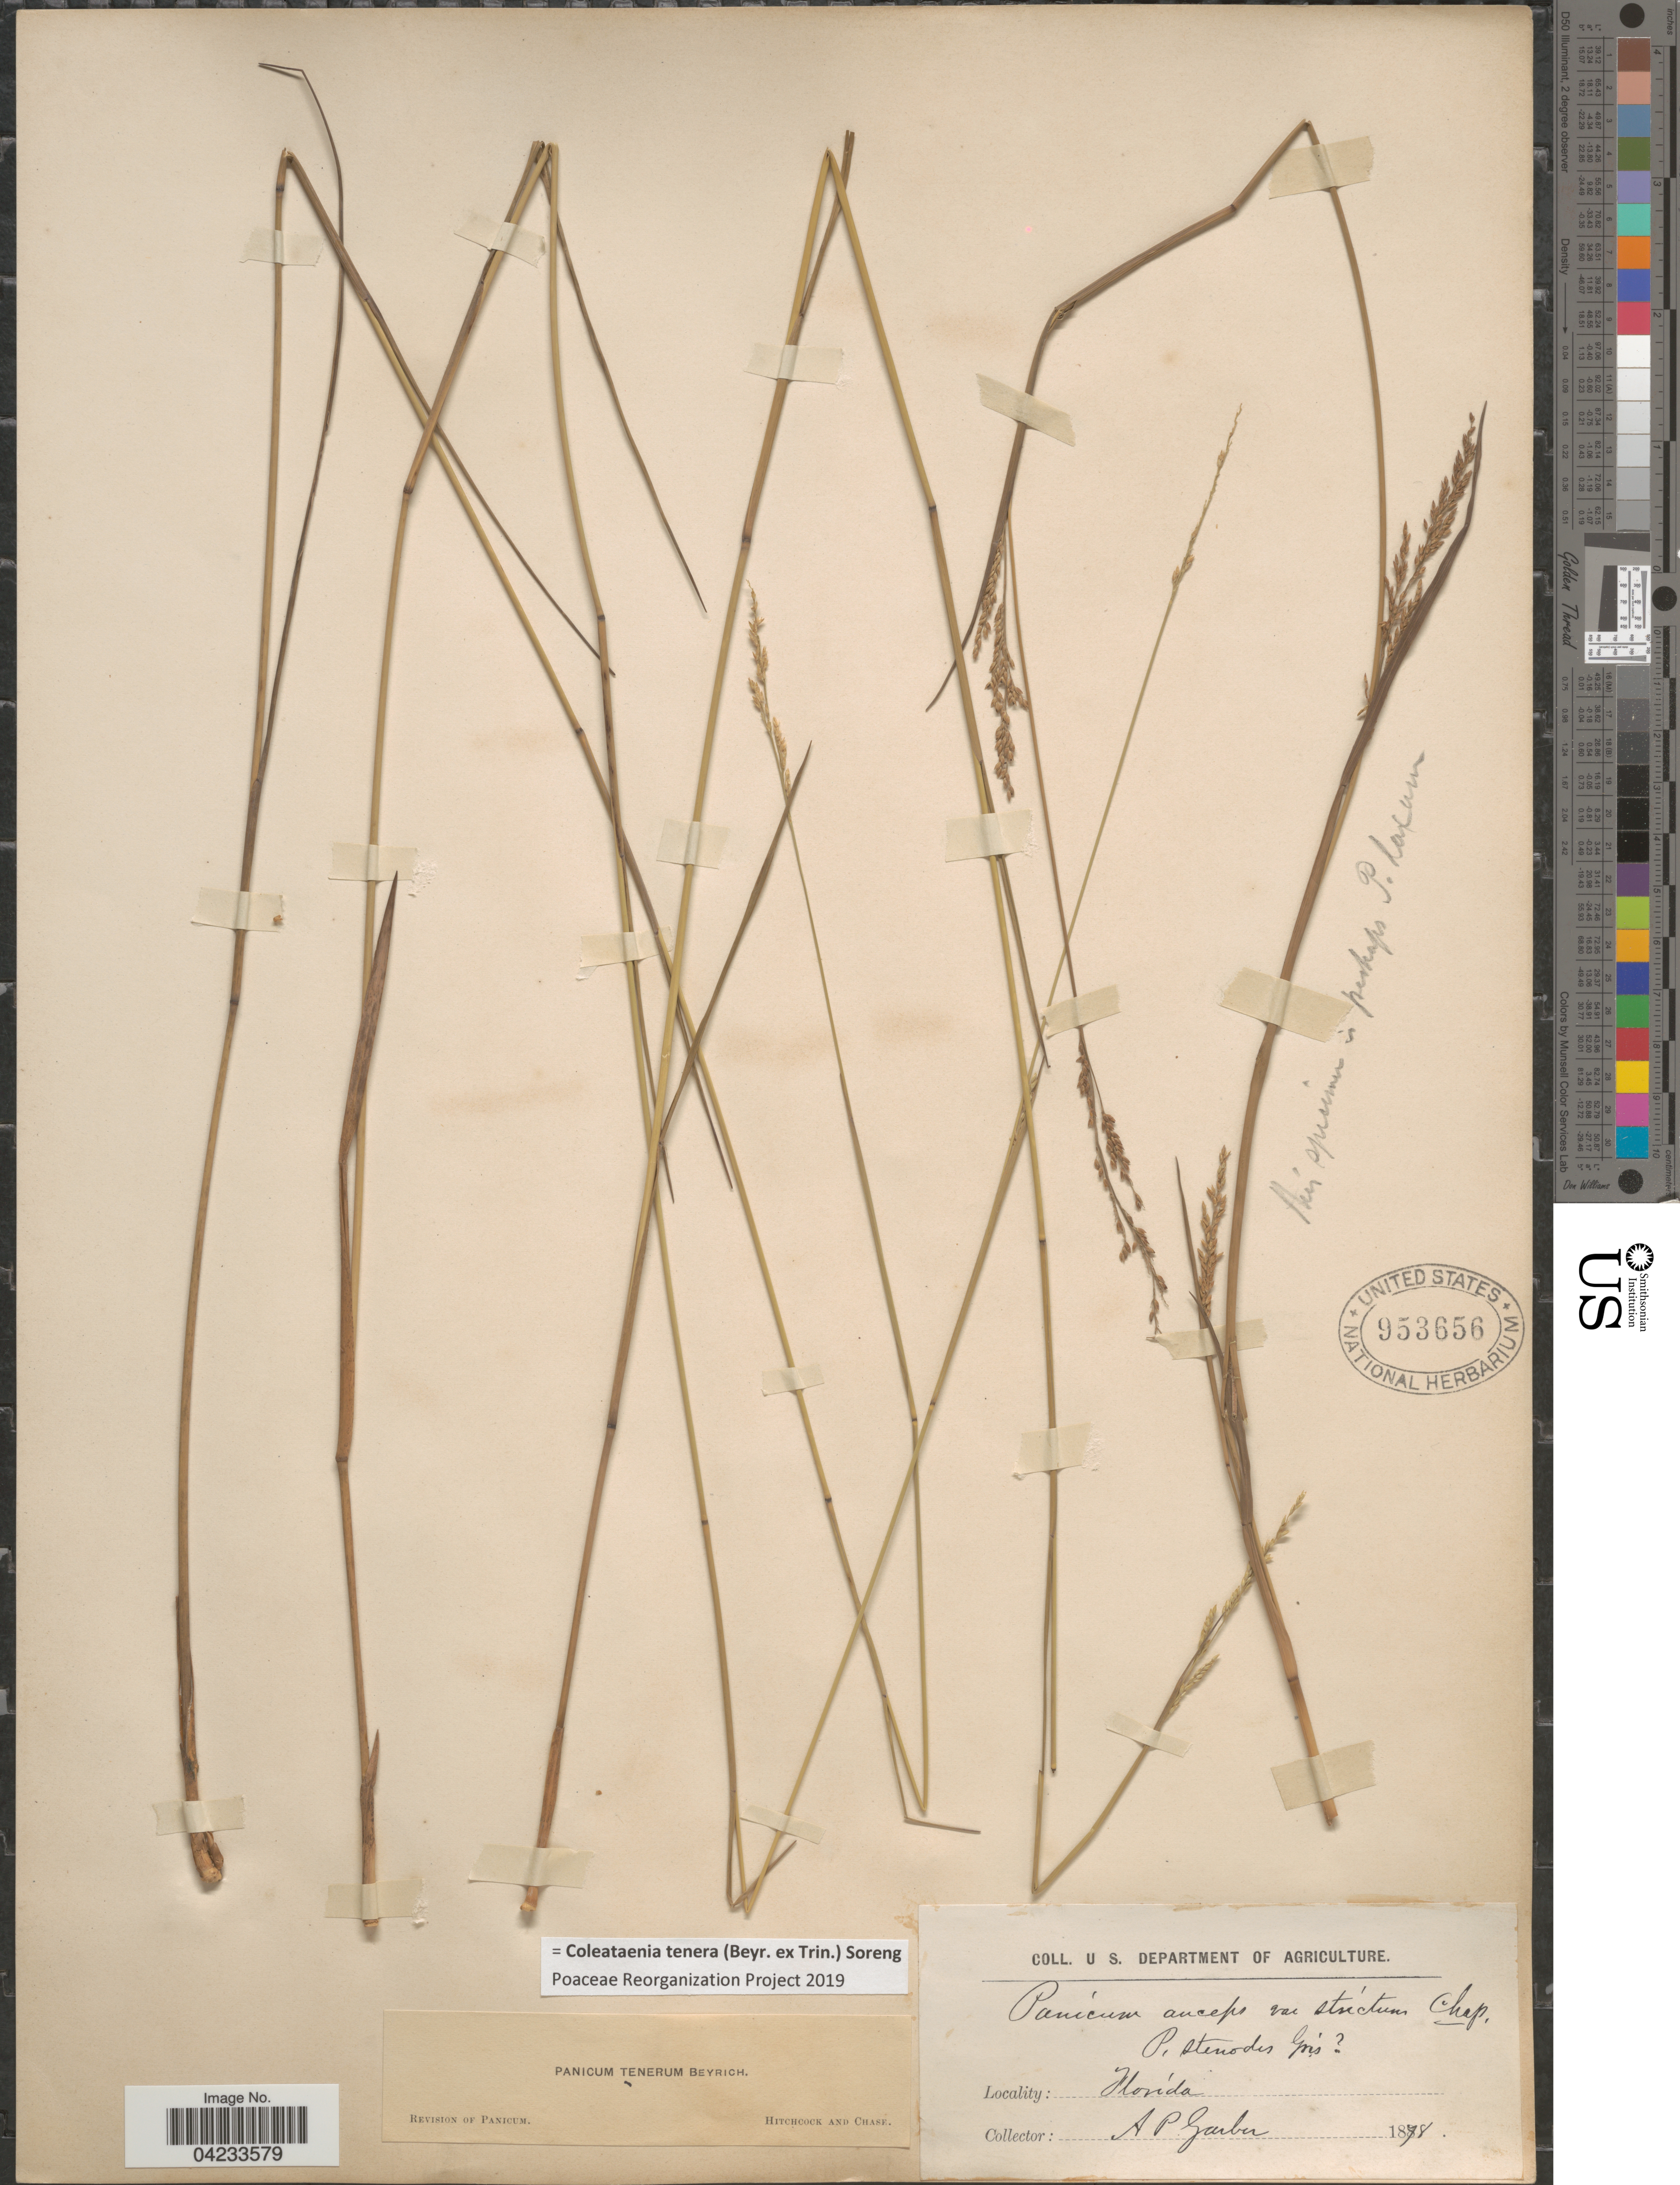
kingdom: Plantae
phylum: Tracheophyta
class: Liliopsida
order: Poales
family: Poaceae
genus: Coleataenia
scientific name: Coleataenia tenera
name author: (Beyr. ex Trin.) Soreng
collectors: A. P. Garber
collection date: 1878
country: United States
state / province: Florida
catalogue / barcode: US 953656